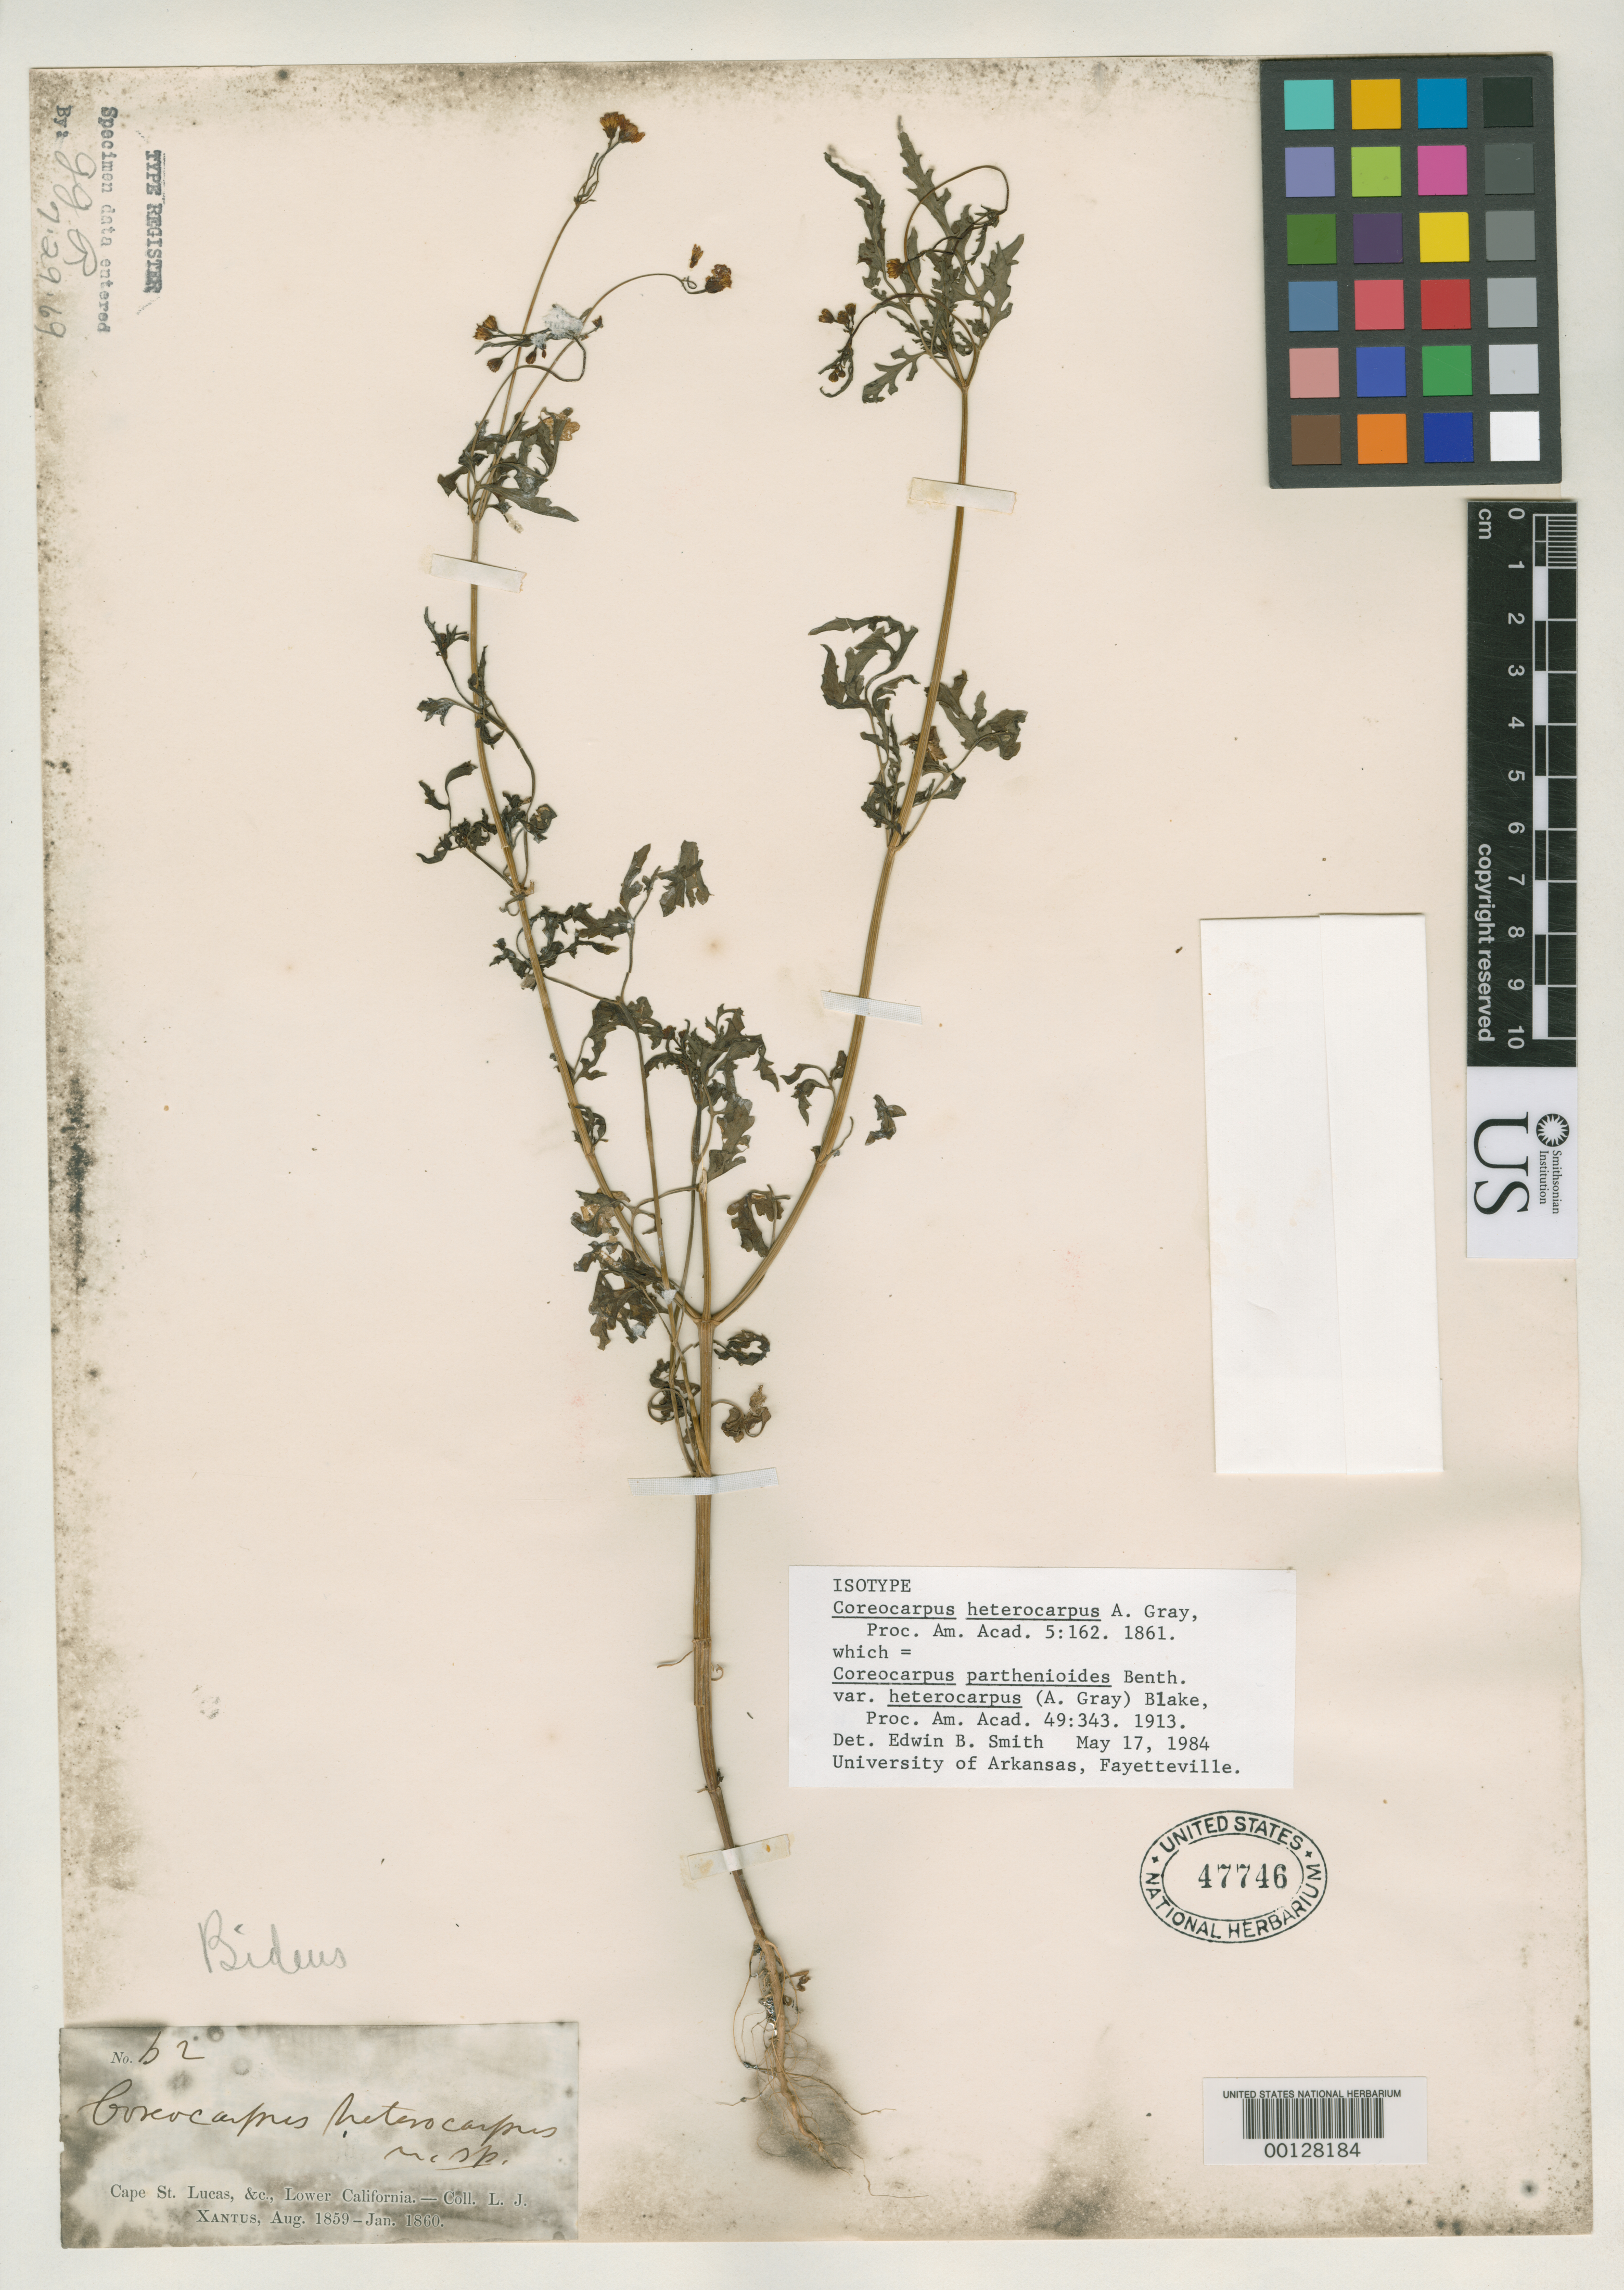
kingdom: Plantae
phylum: Tracheophyta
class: Magnoliopsida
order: Asterales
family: Asteraceae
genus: Coreocarpus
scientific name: Coreocarpus heterocarpus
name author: A. Gray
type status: Isotype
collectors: L. J. Xantus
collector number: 62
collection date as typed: Aug 1859 to -- Jan 1860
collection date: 1859-08/1860-01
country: Mexico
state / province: Baja California Sur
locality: Cape San Lucas.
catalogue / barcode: US 47746